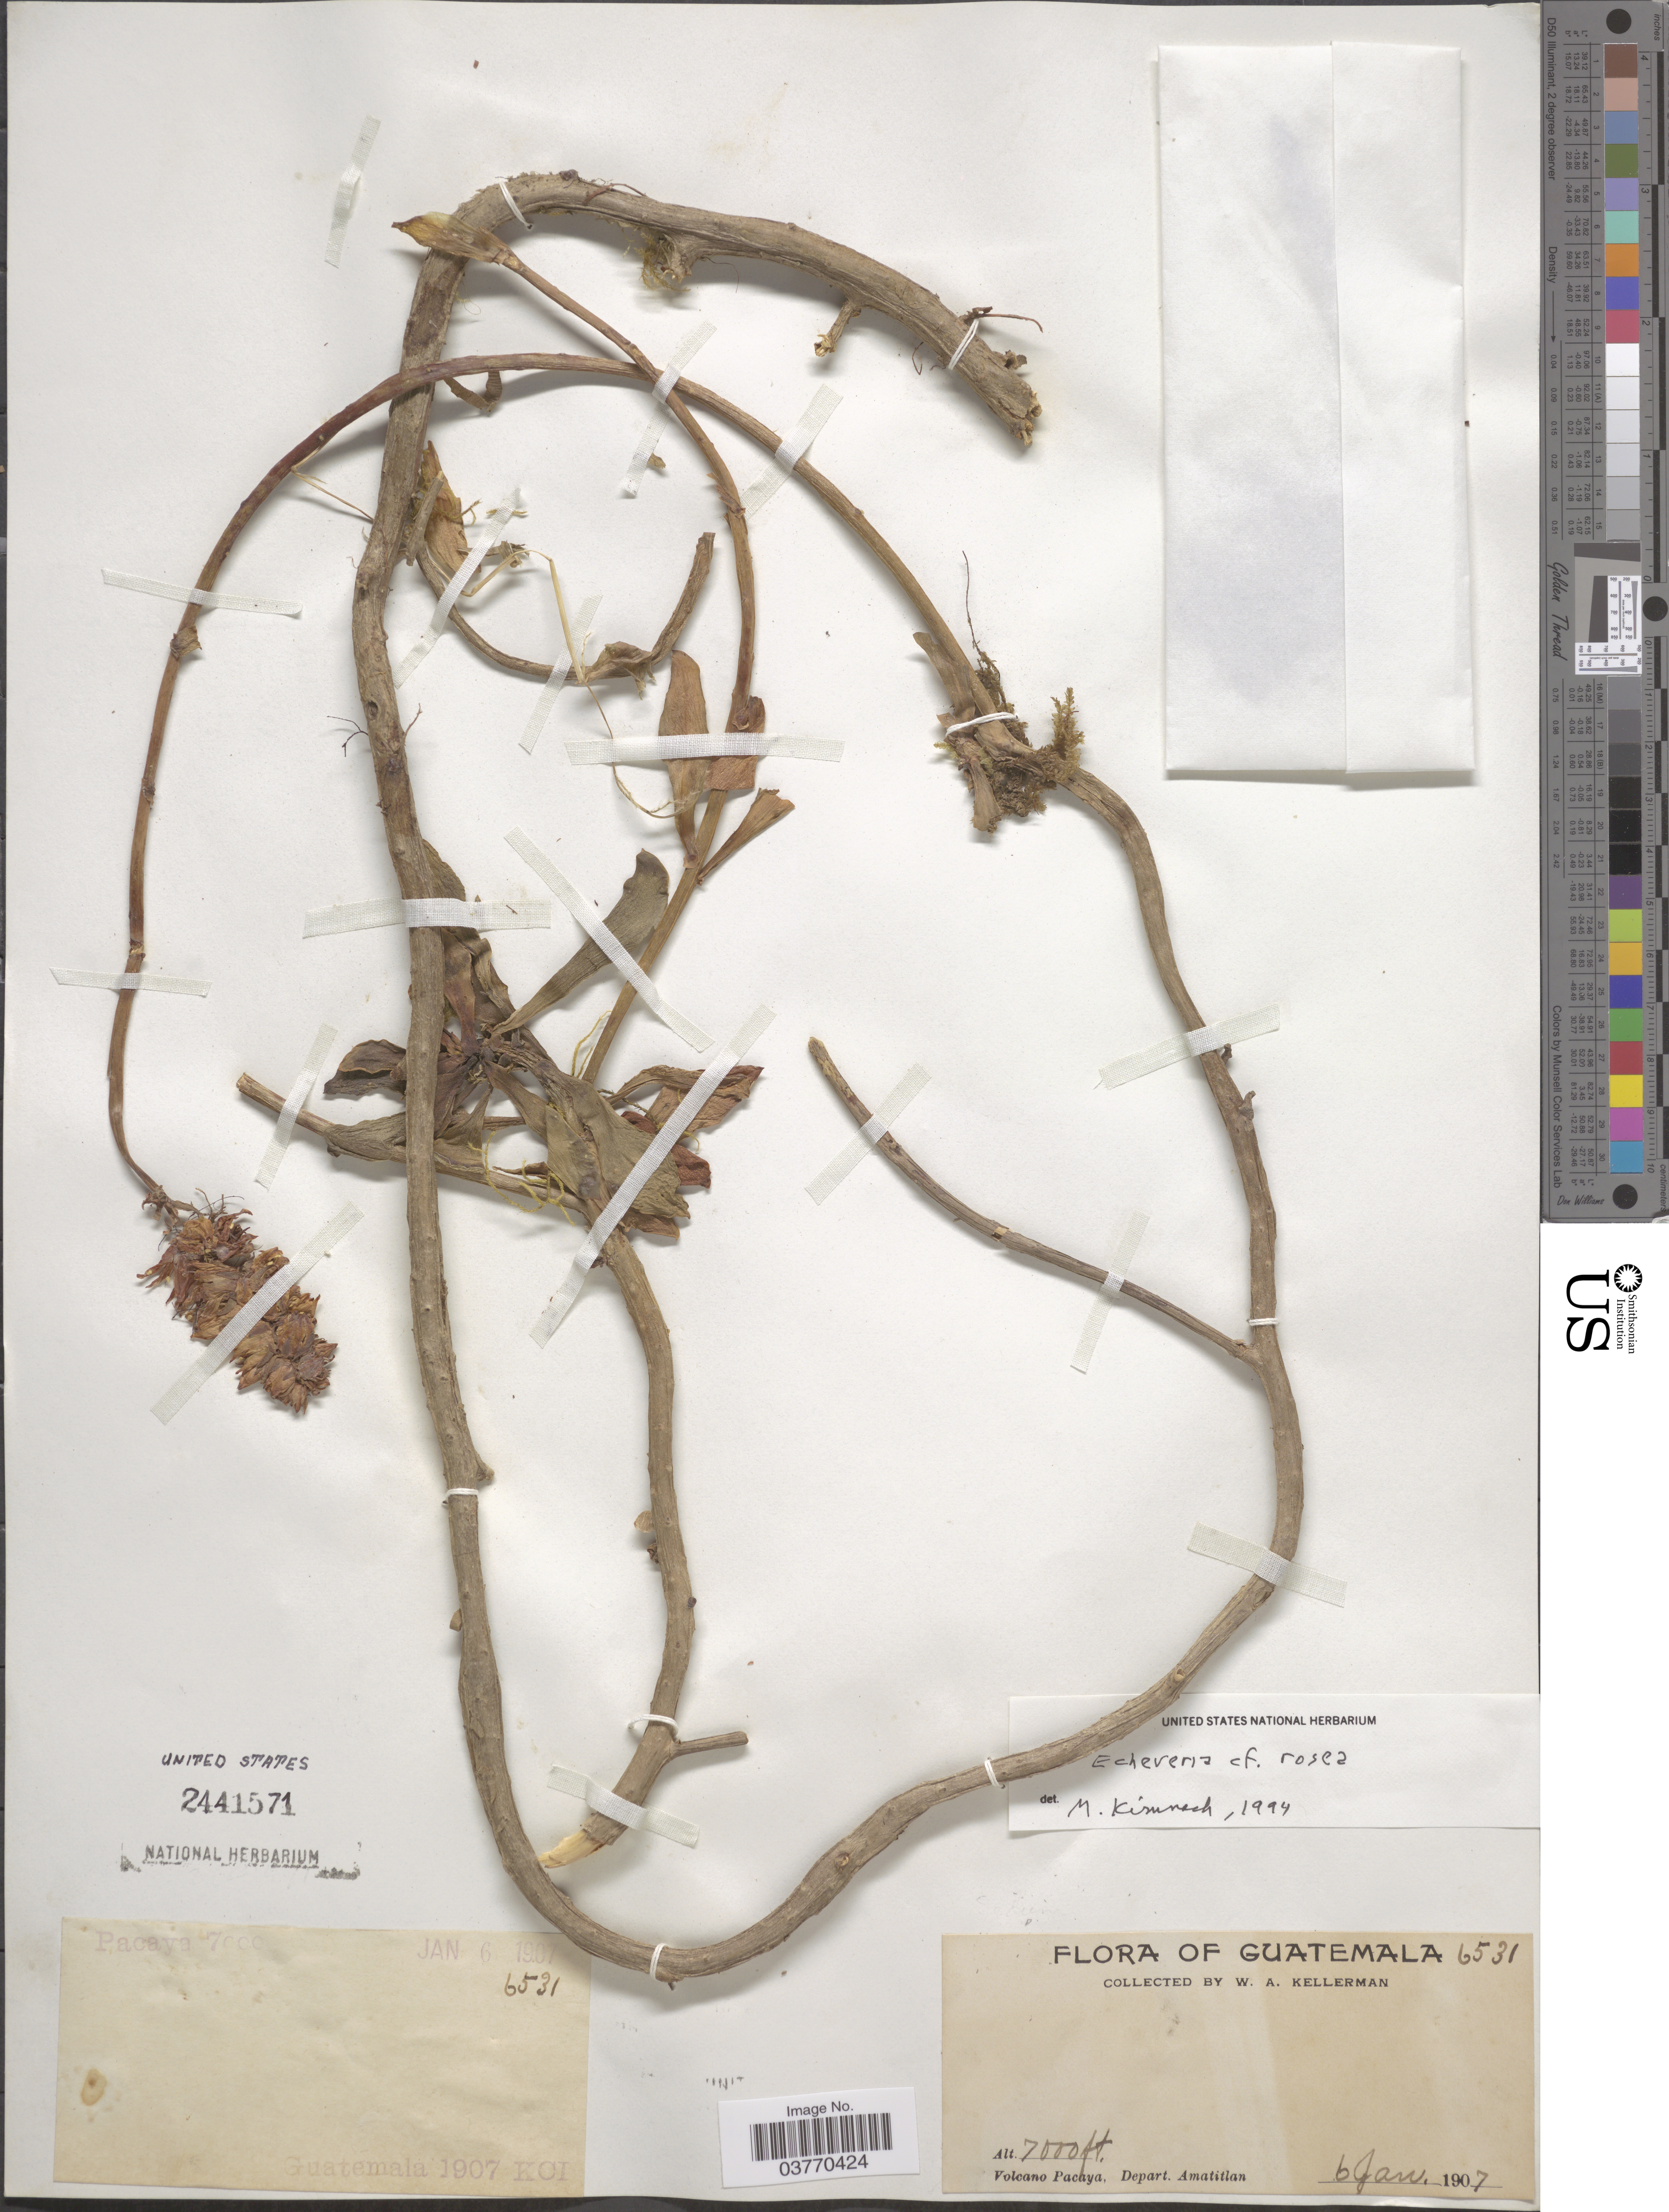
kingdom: Plantae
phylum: Tracheophyta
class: Magnoliopsida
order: Saxifragales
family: Crassulaceae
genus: Echeveria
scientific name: Echeveria rosea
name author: Lindl.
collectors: W. Kellerman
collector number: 6531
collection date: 1907-01-06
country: Guatemala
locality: Volcano Pacaya, Depaart. Amatitlan.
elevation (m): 2134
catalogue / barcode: US 2441571